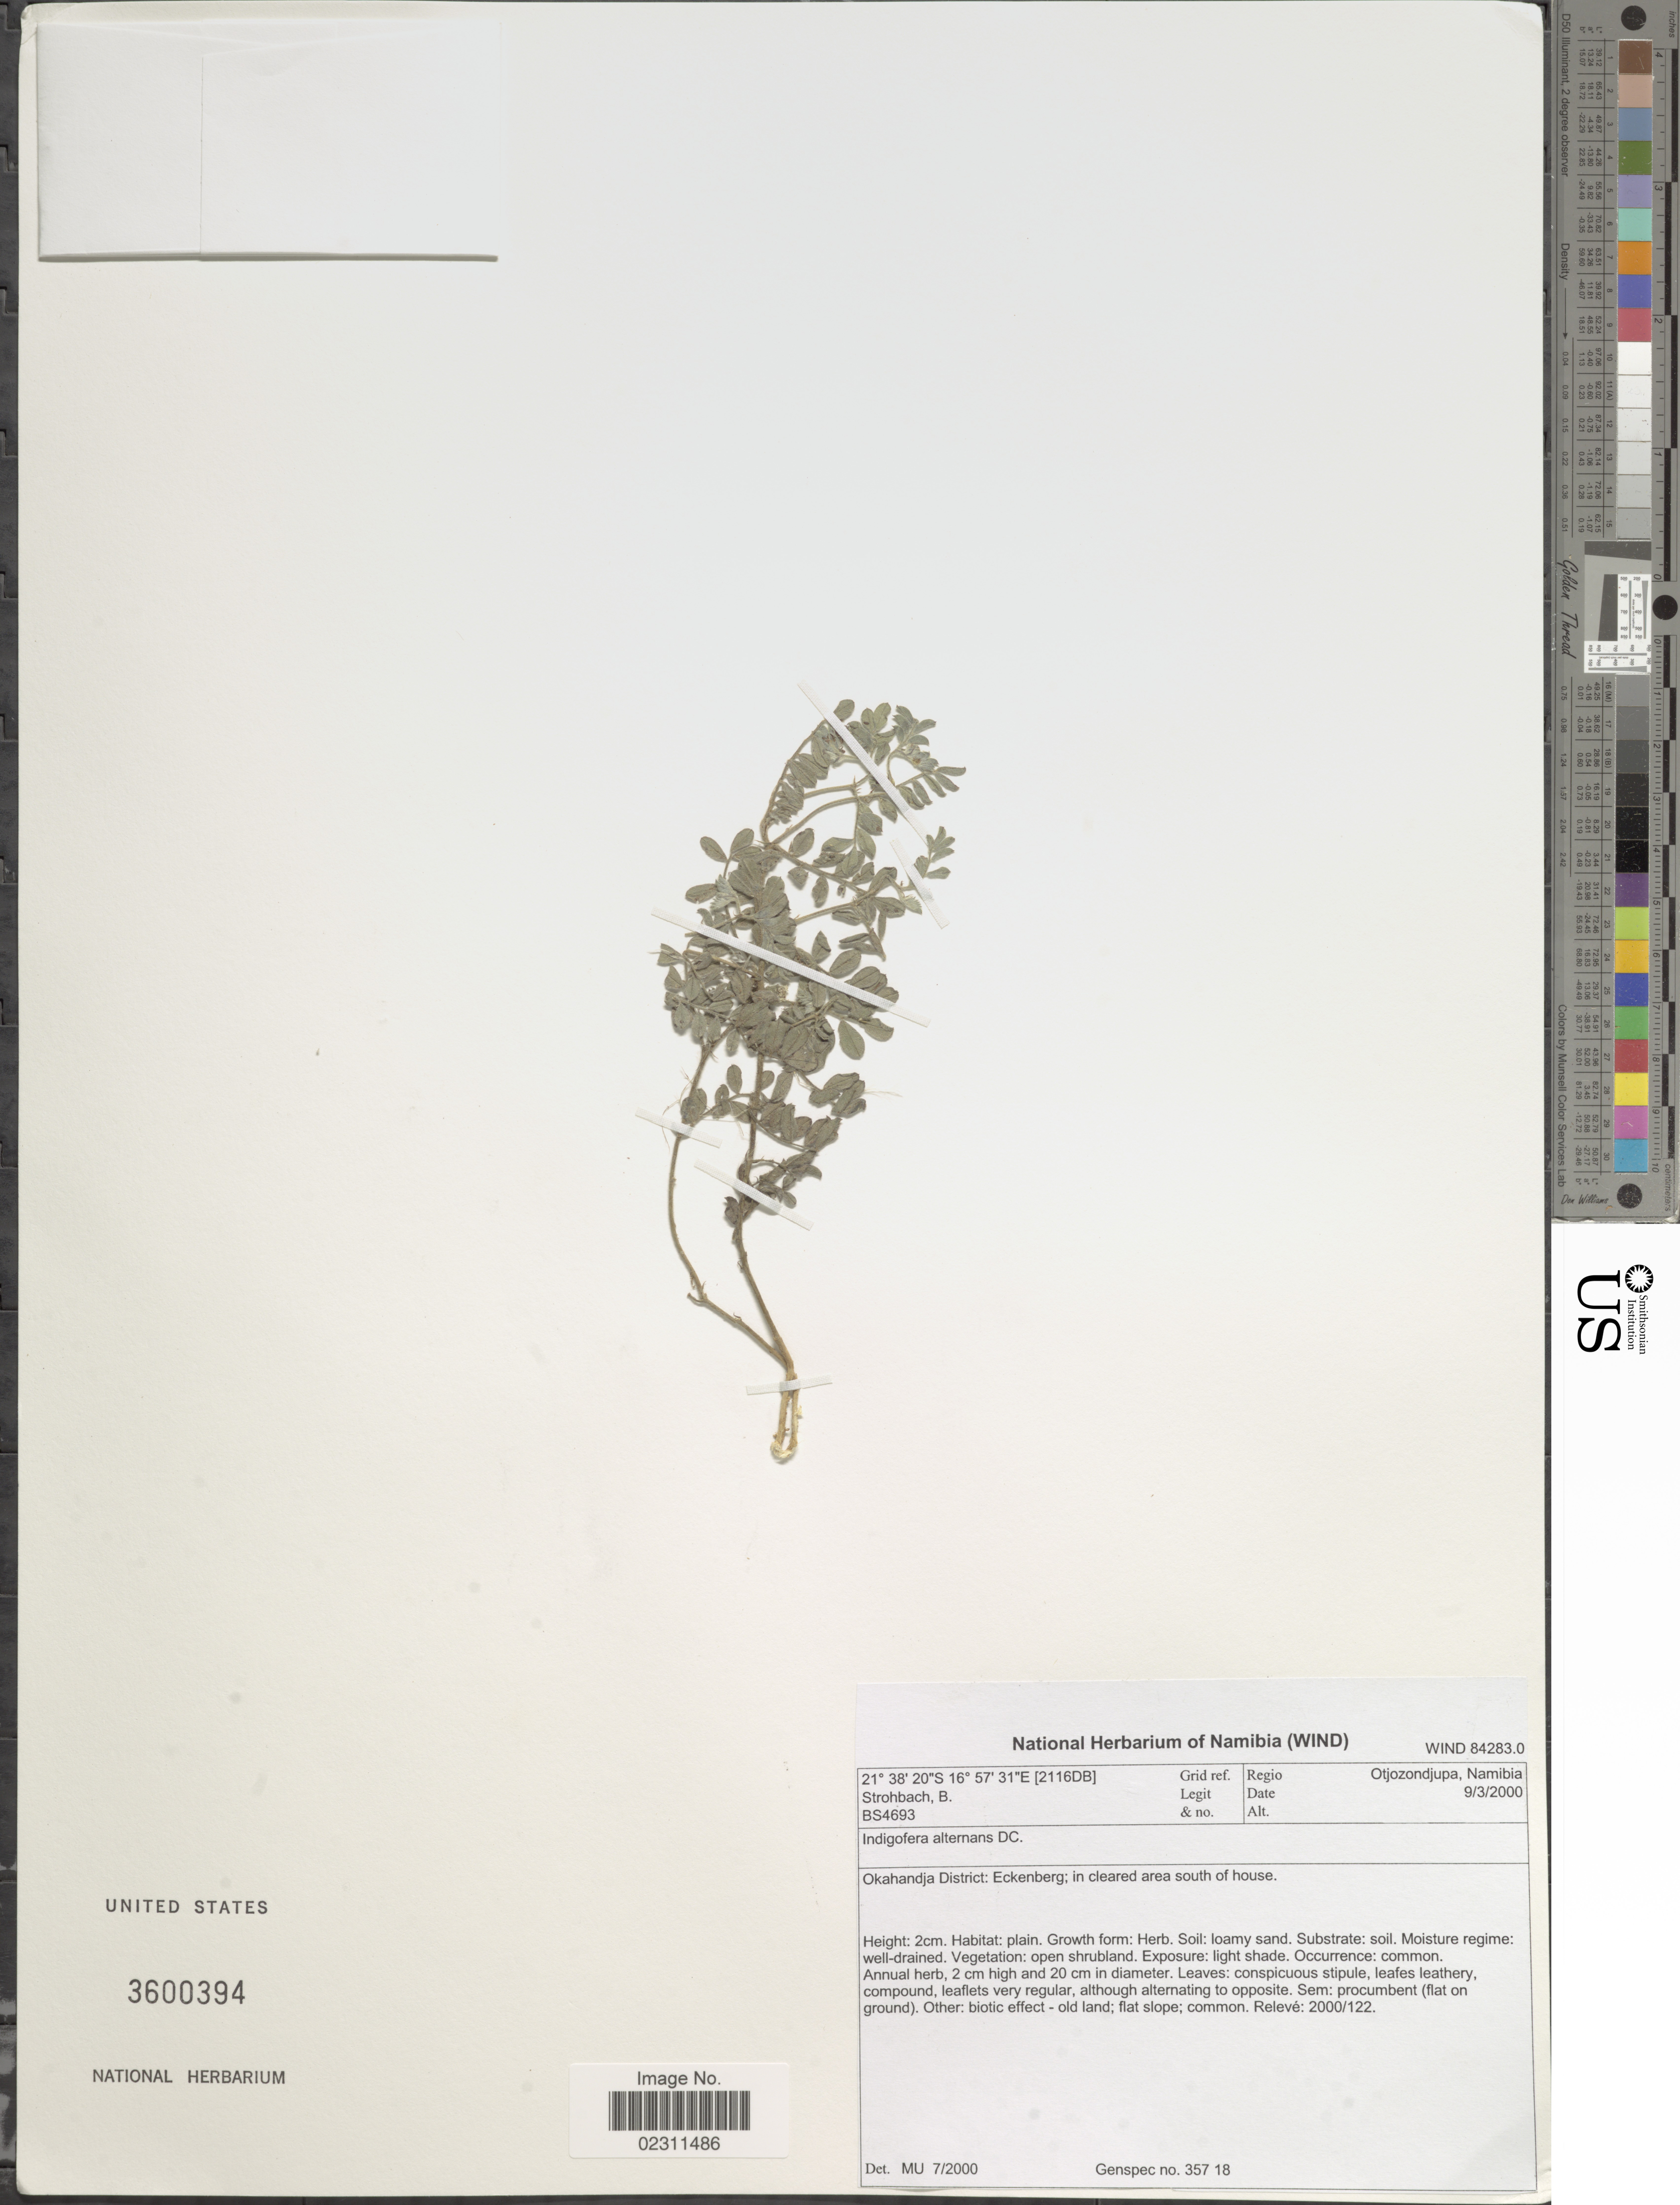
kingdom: Plantae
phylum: Tracheophyta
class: Magnoliopsida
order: Fabales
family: Fabaceae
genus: Indigofera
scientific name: Indigofera alternans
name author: DC.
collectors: B. Strohbach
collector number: BS4693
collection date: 2000-03-09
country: Namibia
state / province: Otjozondjupa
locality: Okahandja District: Eckenberg; in cleared area south of house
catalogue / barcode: US 3600394